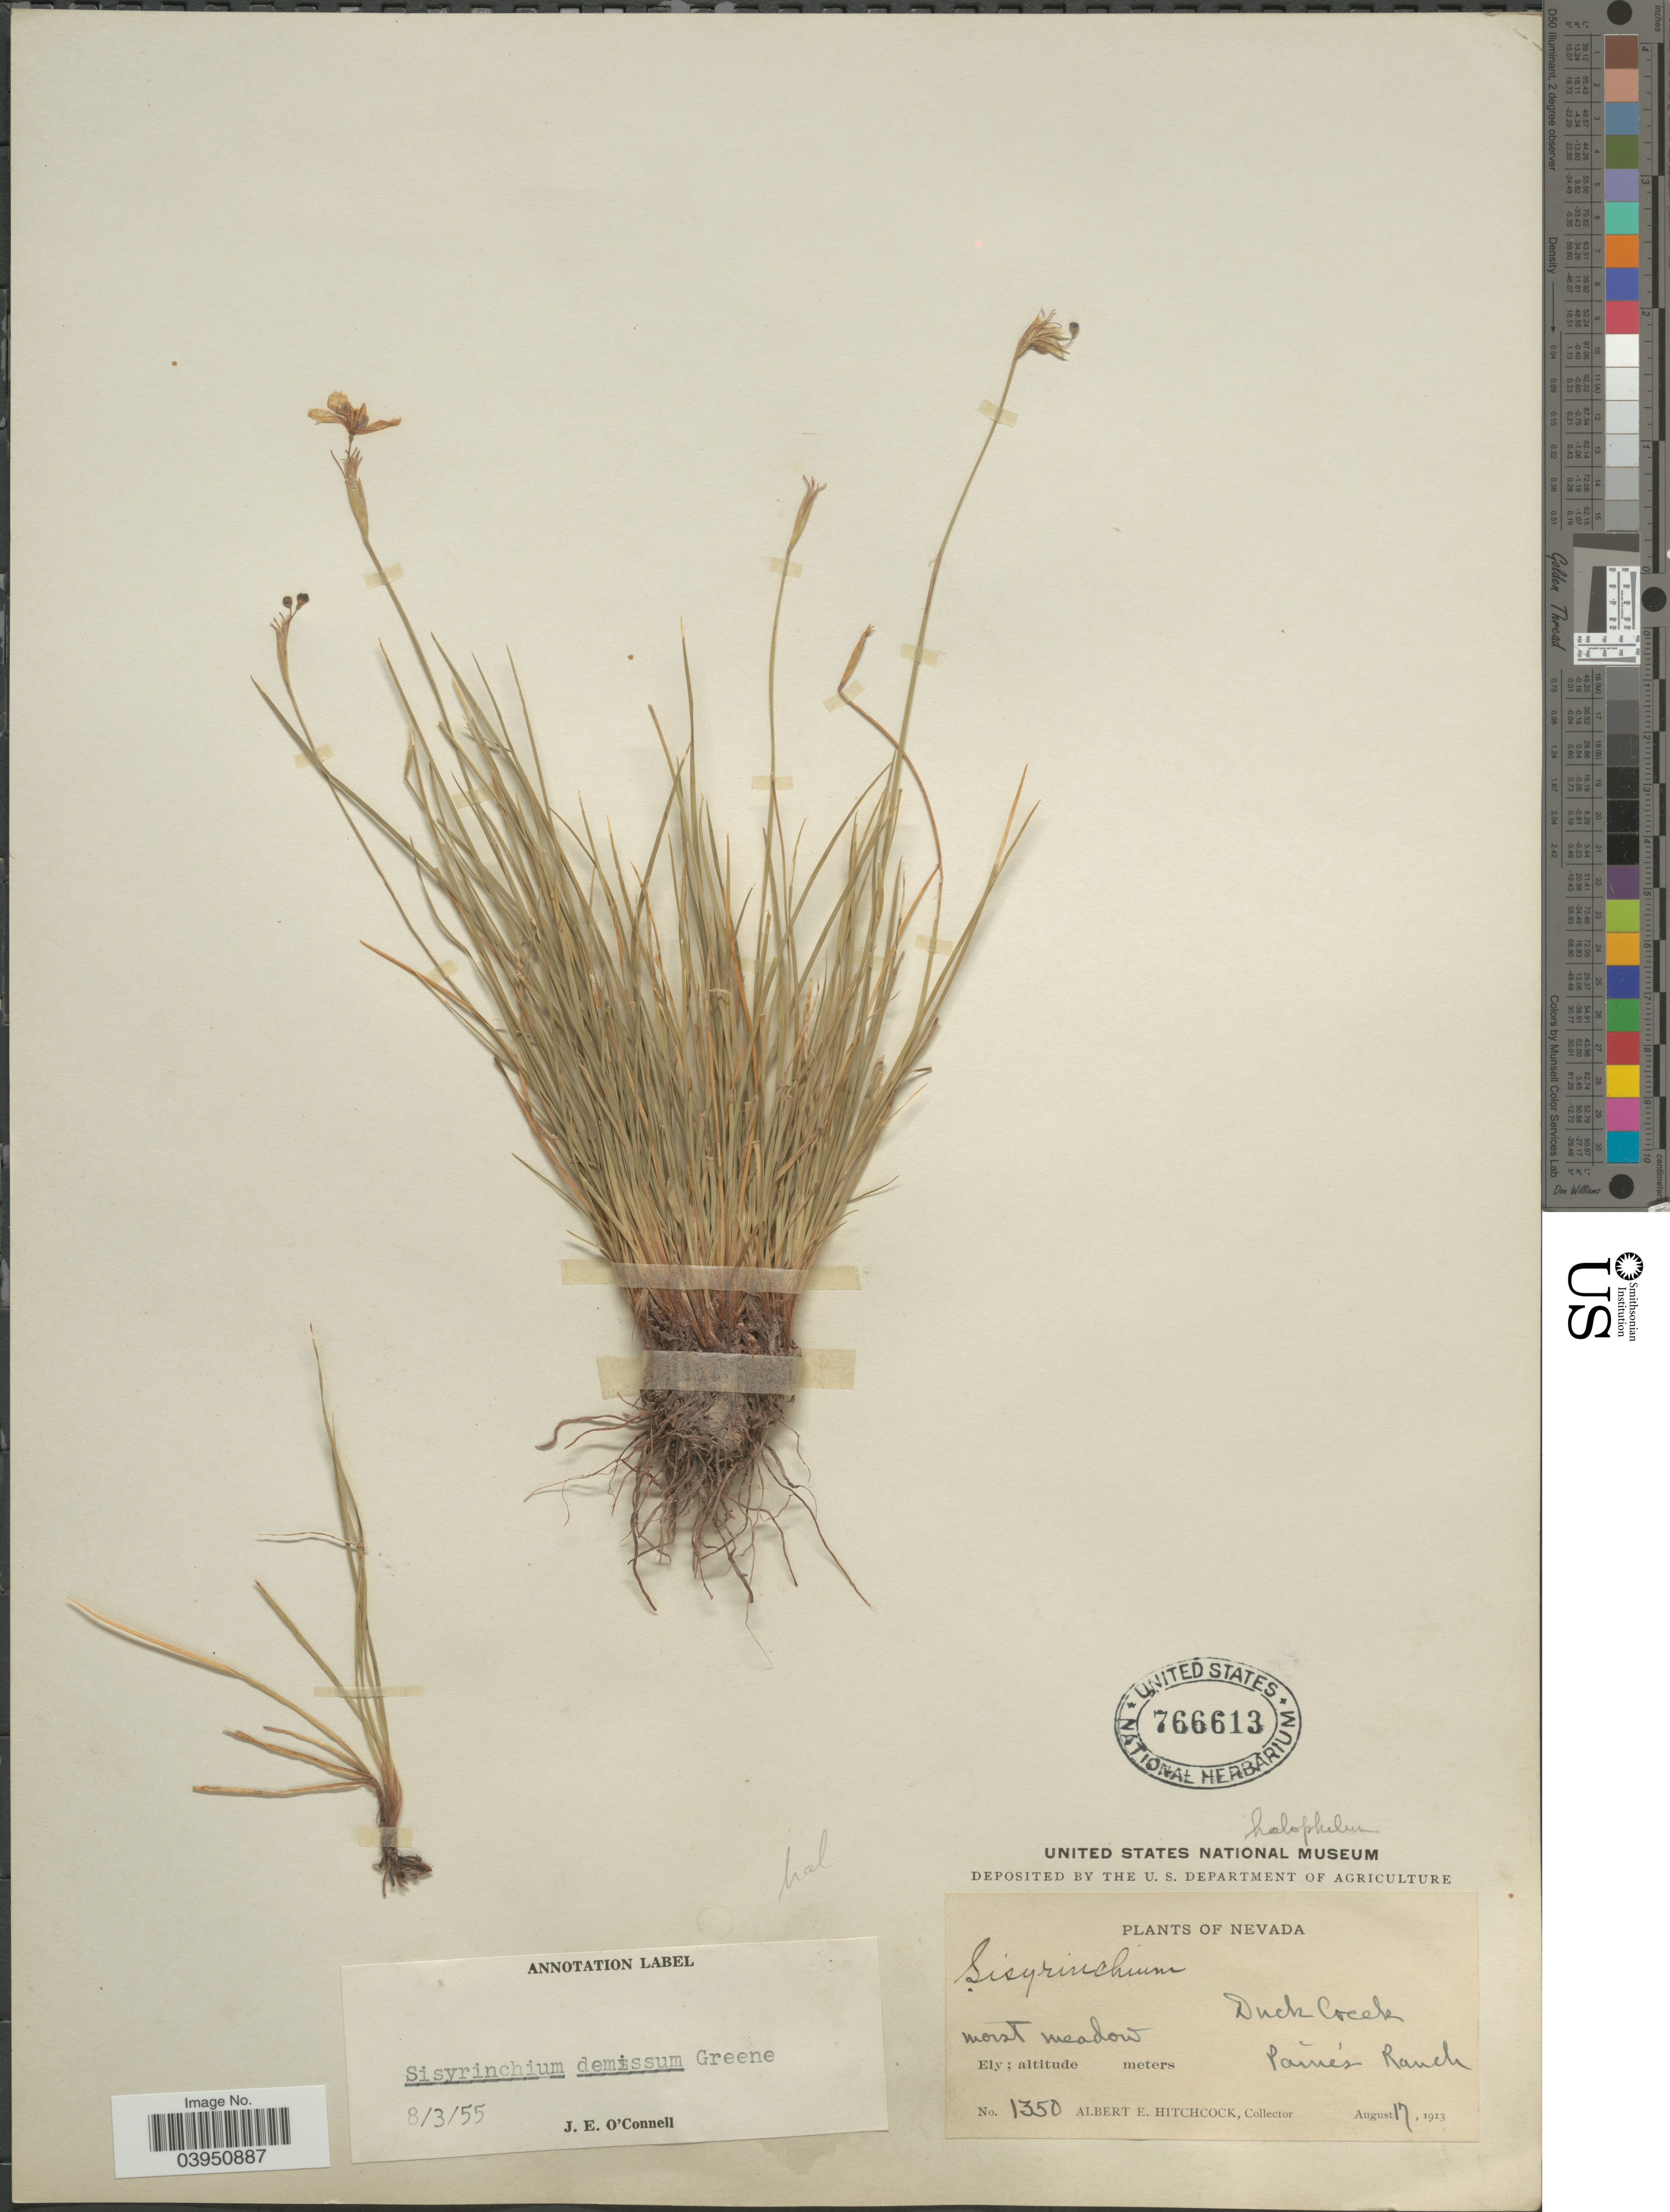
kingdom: Plantae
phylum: Tracheophyta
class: Liliopsida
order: Asparagales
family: Iridaceae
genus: Sisyrinchium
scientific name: Sisyrinchium demissum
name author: Greene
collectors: A. Hitchcock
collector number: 1350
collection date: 1913-08-17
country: United States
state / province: Nevada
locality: Duck Creek8. Ely. Paine's Ranch.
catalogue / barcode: US 766613